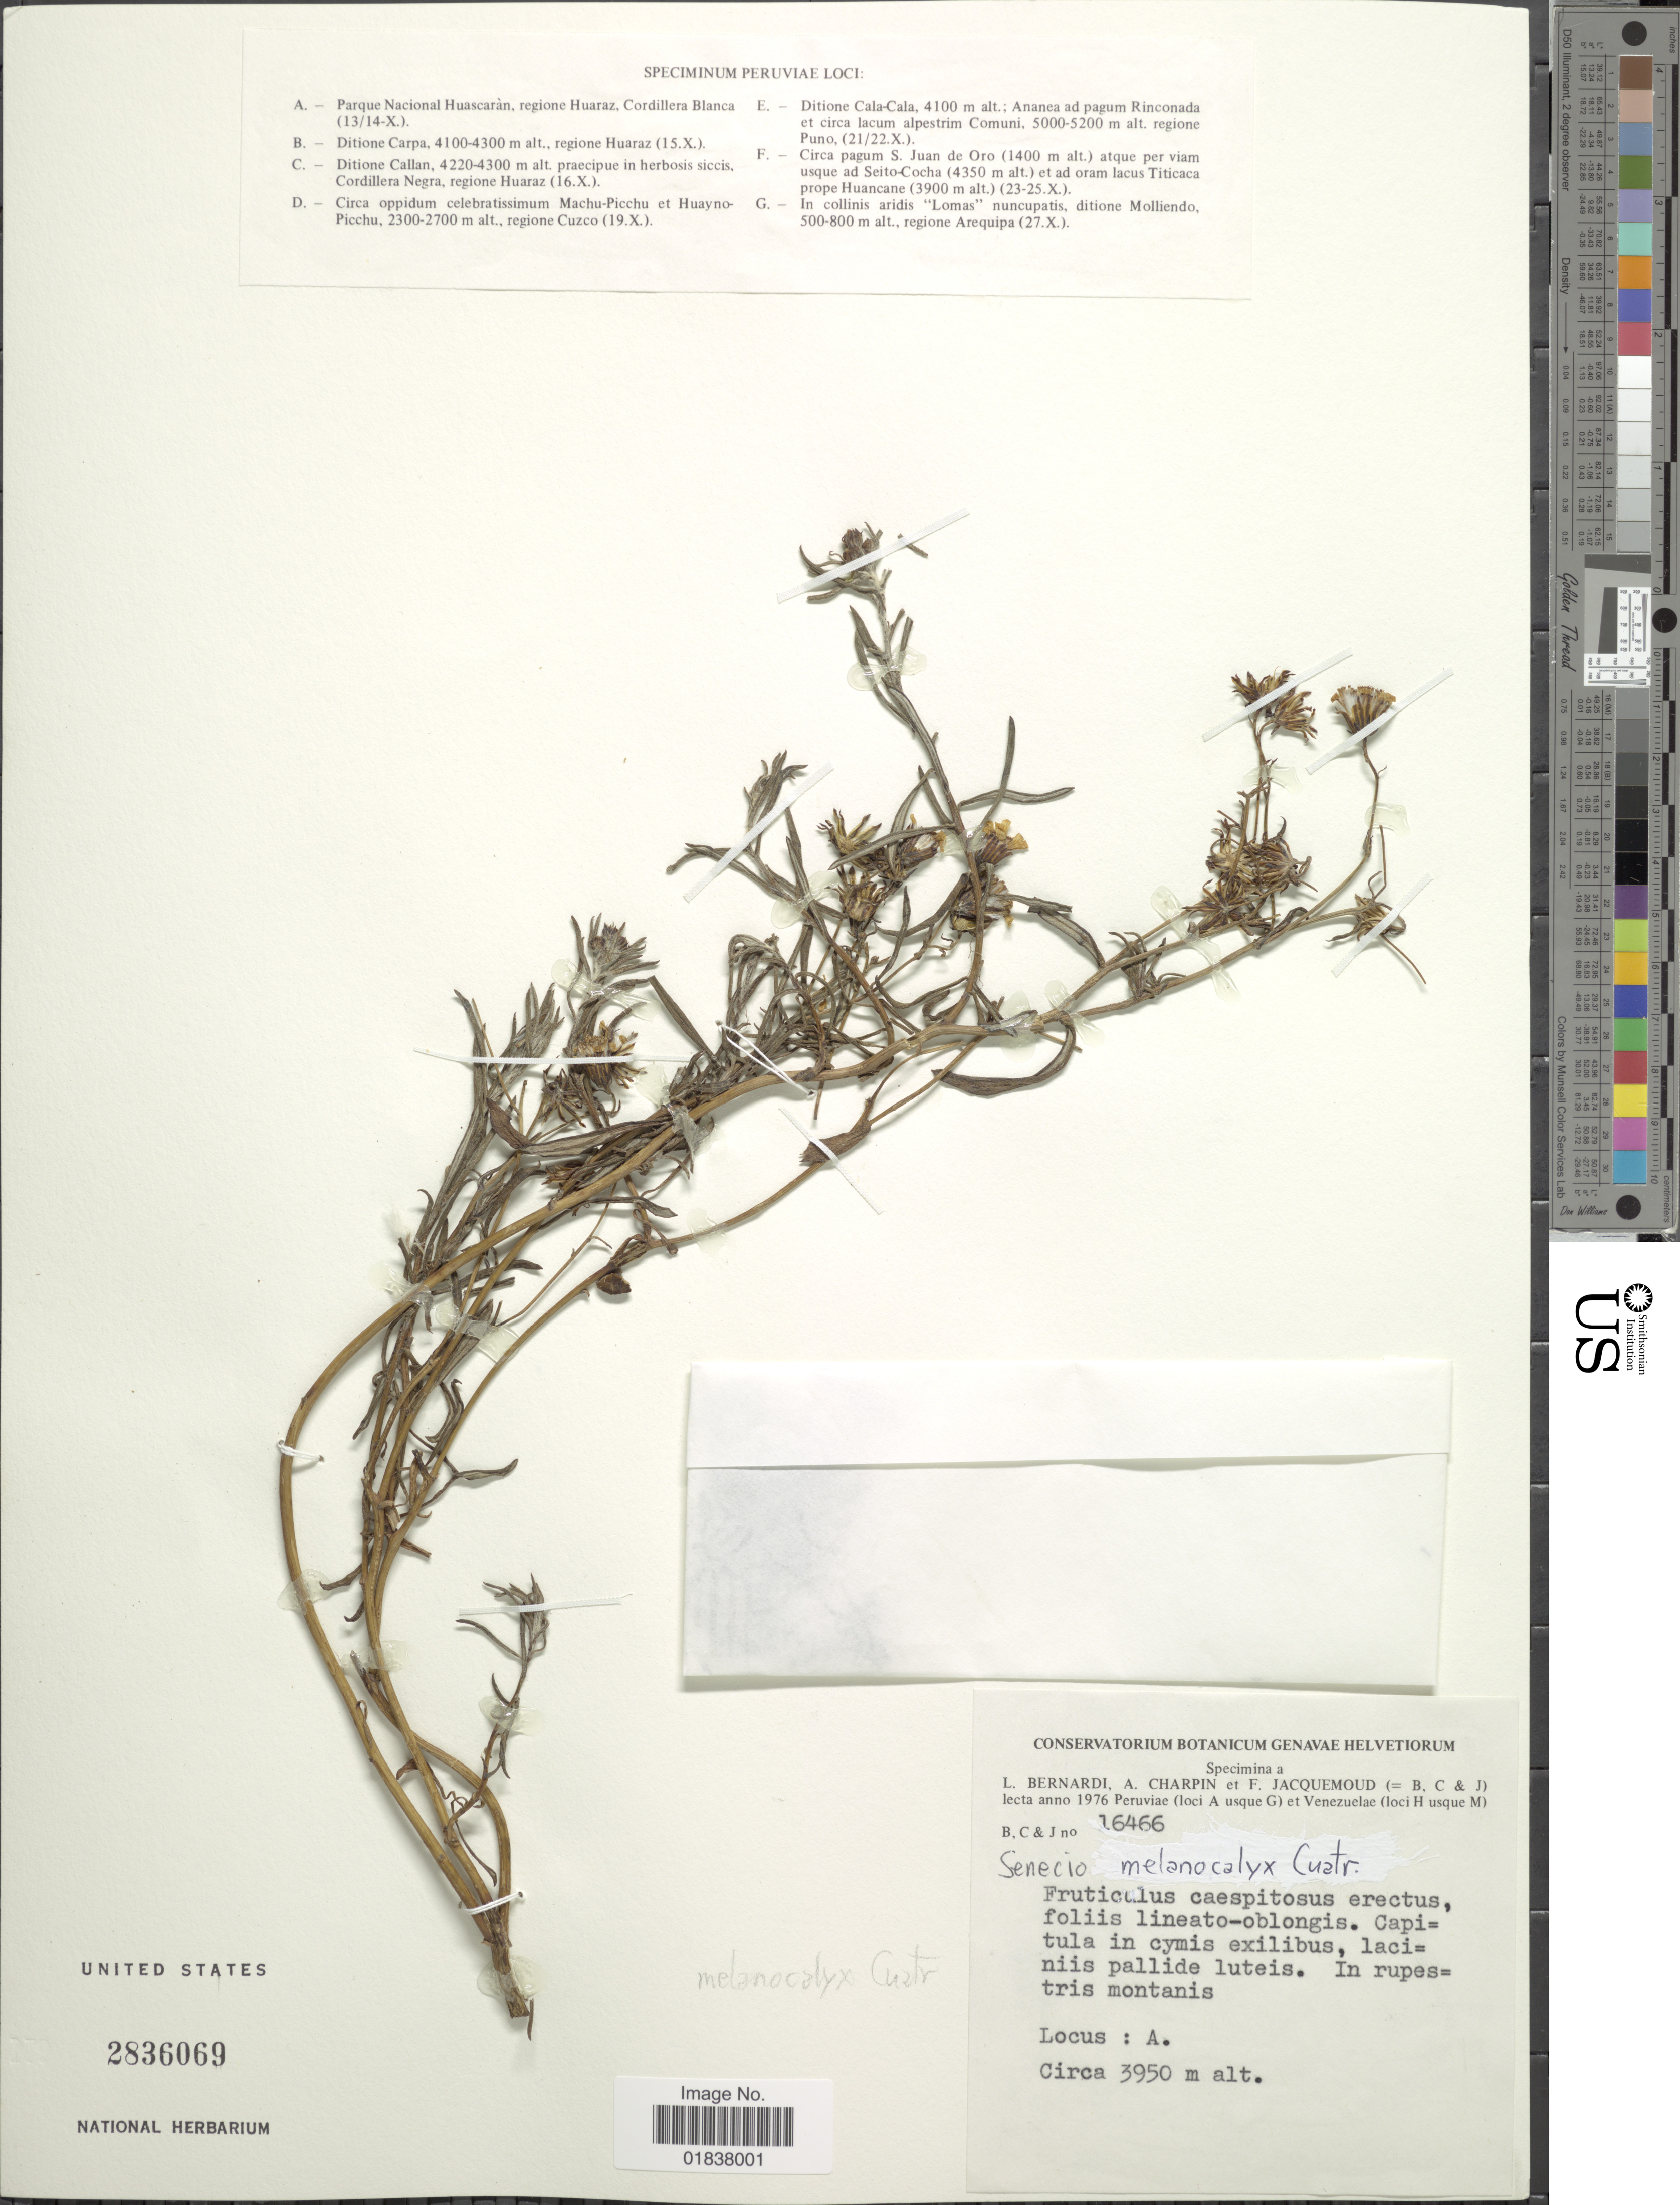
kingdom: Plantae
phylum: Tracheophyta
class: Magnoliopsida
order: Asterales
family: Asteraceae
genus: Senecio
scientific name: Senecio melanocalyx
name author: Cuatrec.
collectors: A. Charpin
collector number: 16466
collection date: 1976-10-13/1976-10-14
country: Peru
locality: Parque Nacional Huascaran, regione Huaraz, Cordillera Blanca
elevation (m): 3950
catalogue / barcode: US 2836069